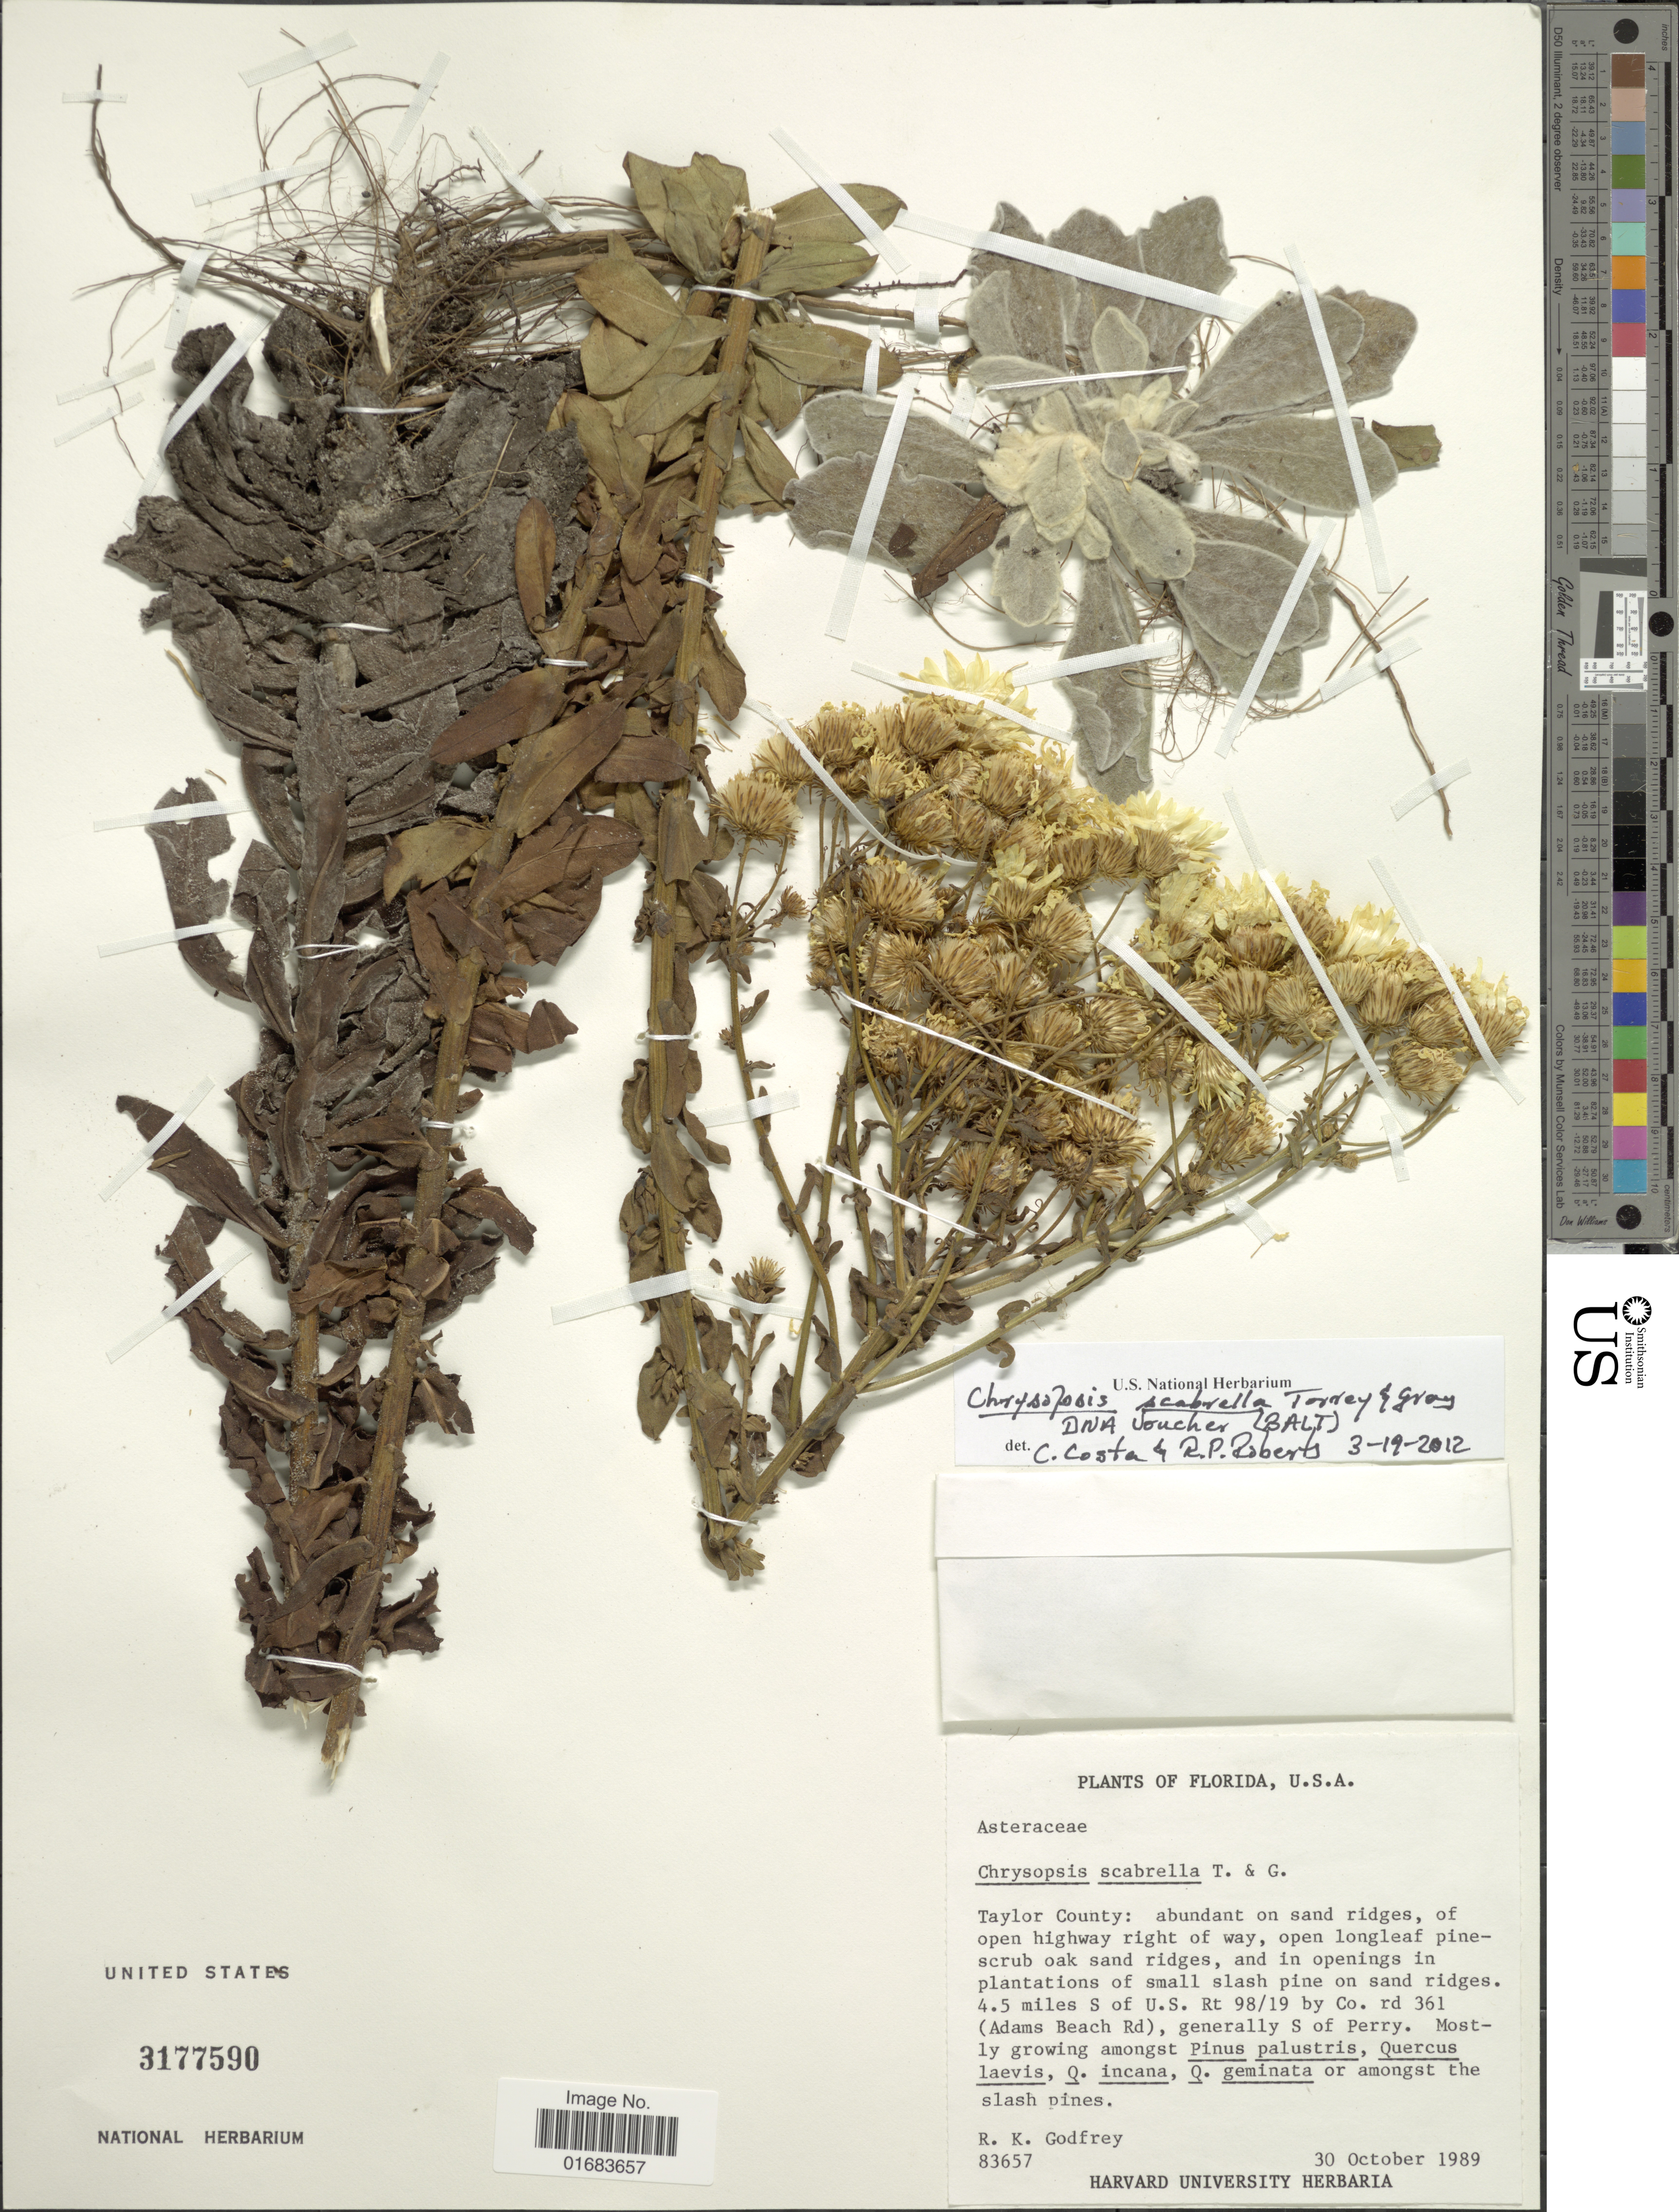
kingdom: Plantae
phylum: Tracheophyta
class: Magnoliopsida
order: Asterales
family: Asteraceae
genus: Chrysopsis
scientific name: Chrysopsis scabrella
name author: Torr. & A. Gray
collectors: R. K. Godfrey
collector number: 83657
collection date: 1989-10-30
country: United States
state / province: Florida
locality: Taylor County: 4.5 miles S of U.S. Rt 98/19 by Co., rd 361 (Adams Beach Rd), generally S of Perry.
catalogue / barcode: US 3177590